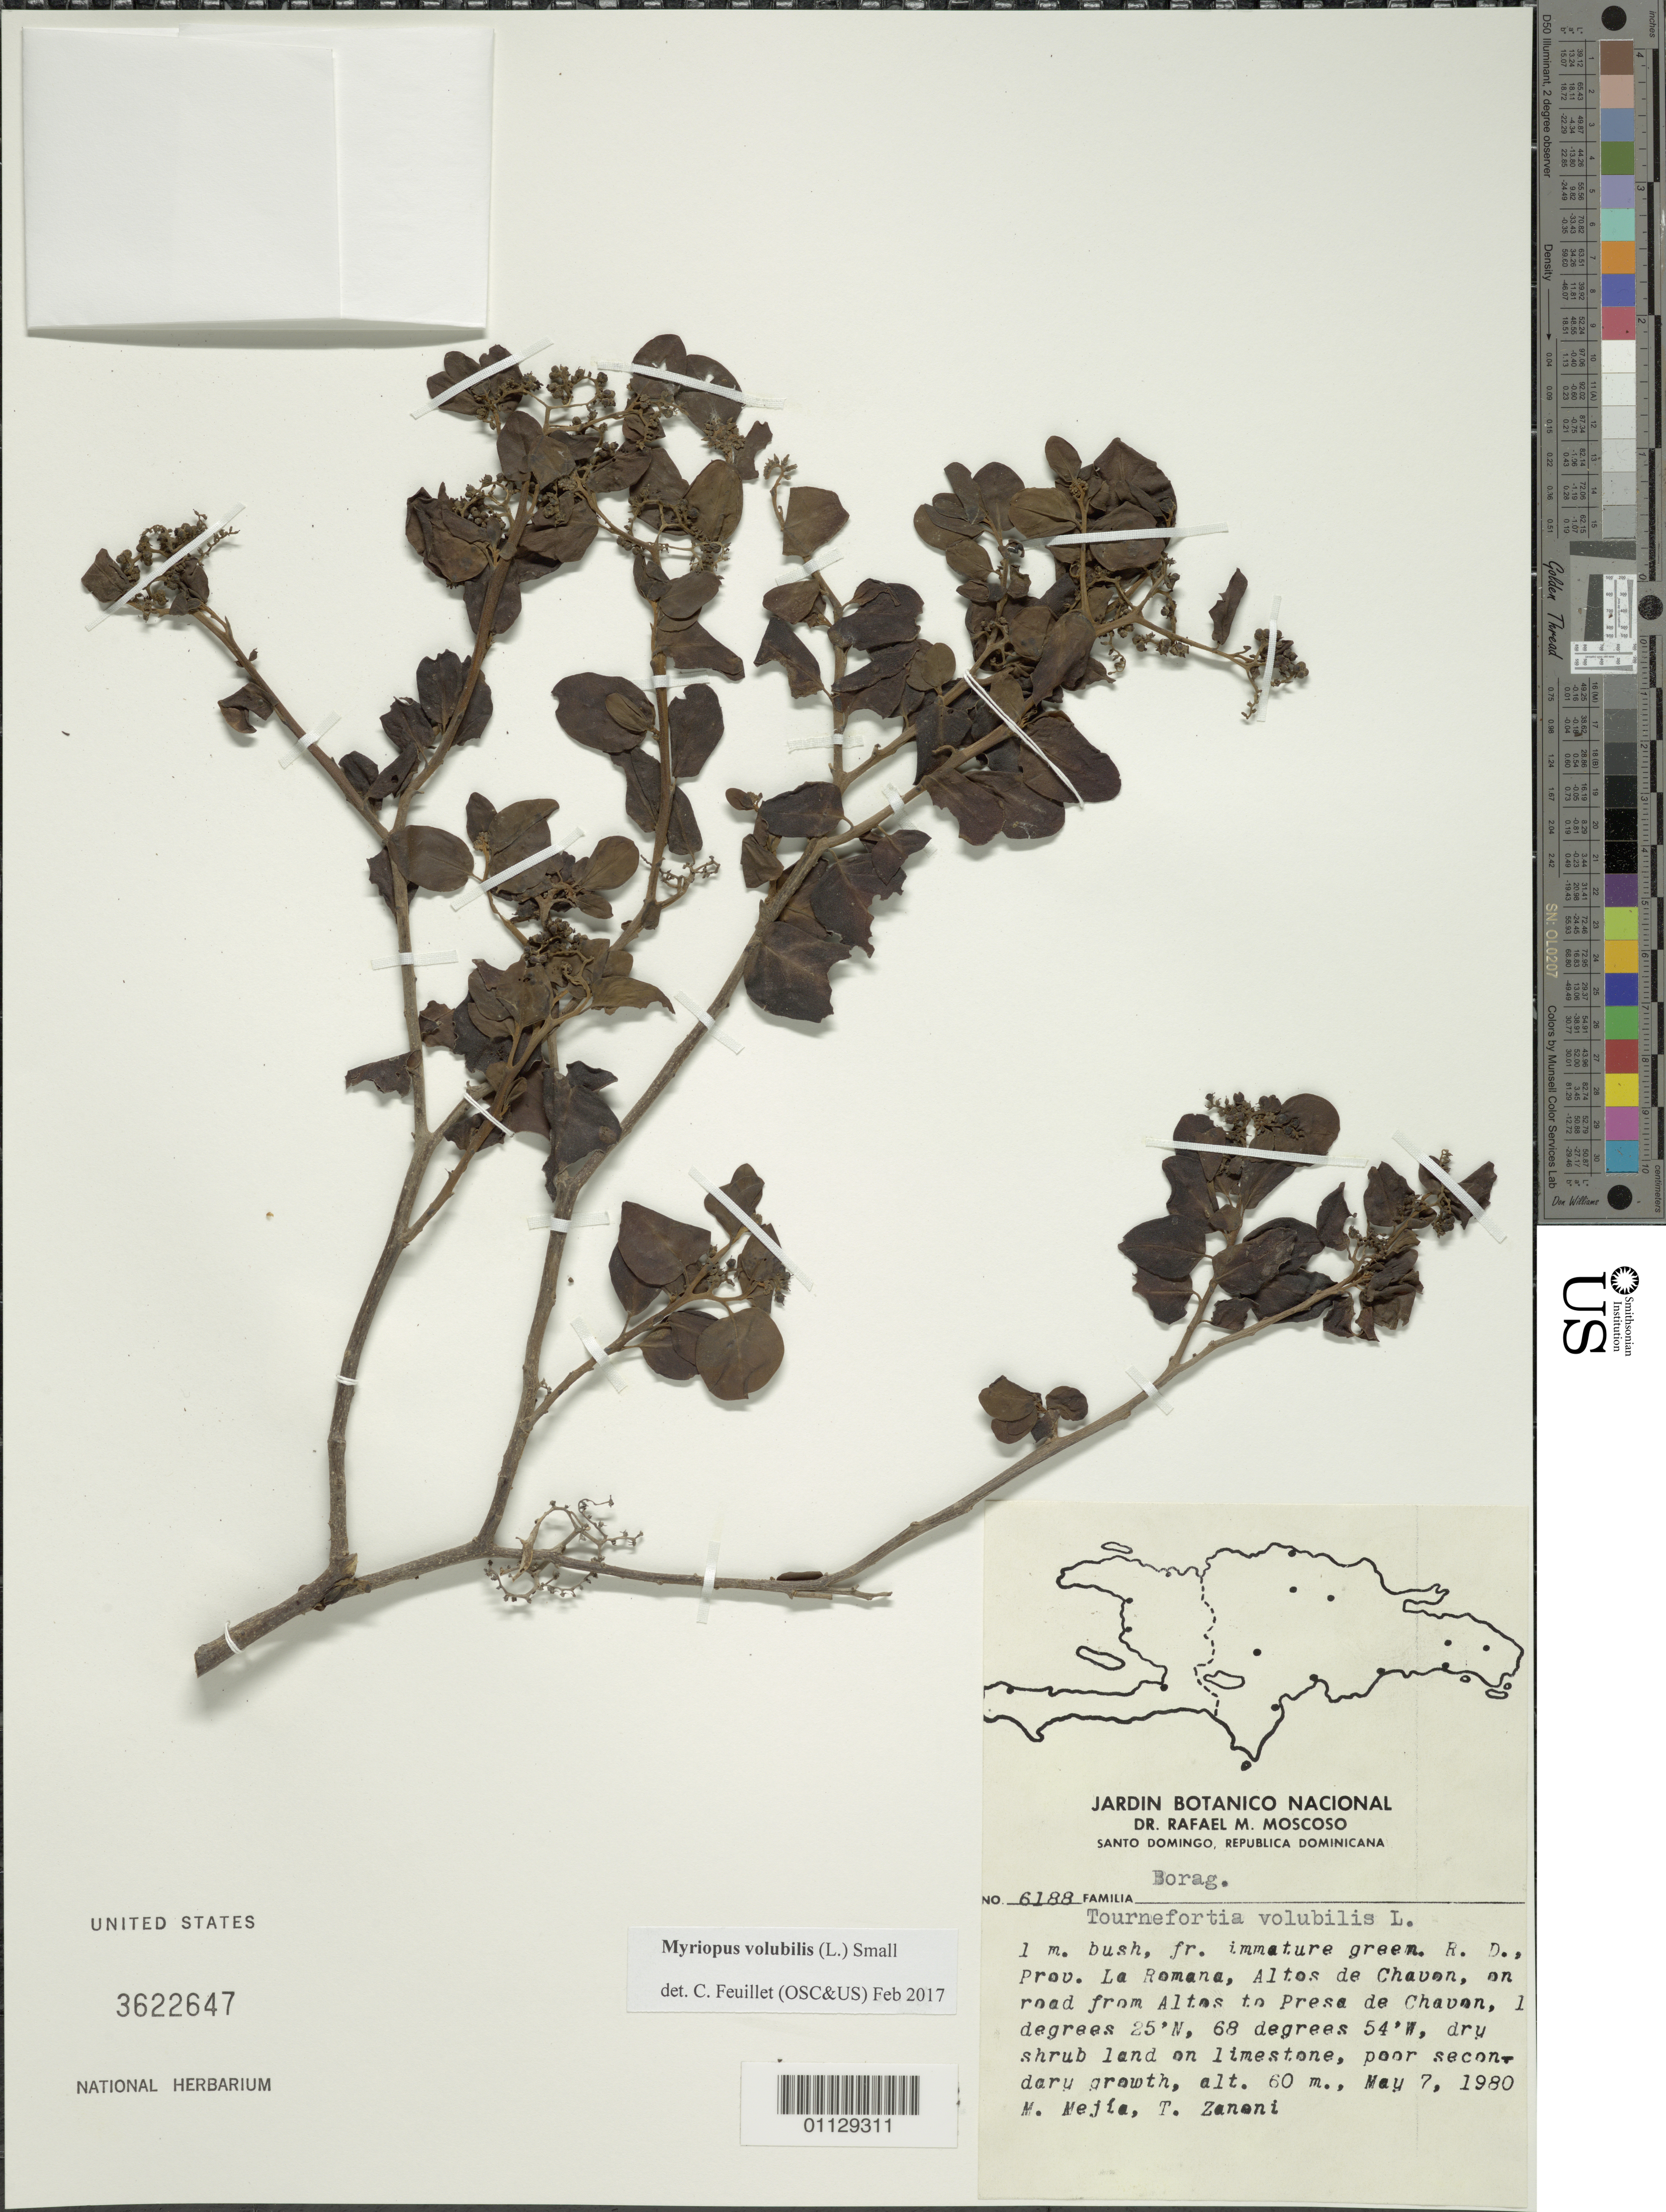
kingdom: Plantae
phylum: Tracheophyta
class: Magnoliopsida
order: Boraginales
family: Heliotropiaceae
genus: Myriopus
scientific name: Myriopus volubilis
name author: (L.) Small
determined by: Feuillet, C.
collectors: M. Mejia & T. A. Zanoni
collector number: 6188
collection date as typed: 07 May 1980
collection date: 1980-05-07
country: Dominican Republic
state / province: Santo Domingo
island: Hispaniola I.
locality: Prov. La Romana, Altos de Chavon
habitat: Dry shrub land on limestone, poor secondary growth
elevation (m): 60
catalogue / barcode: US 3622647